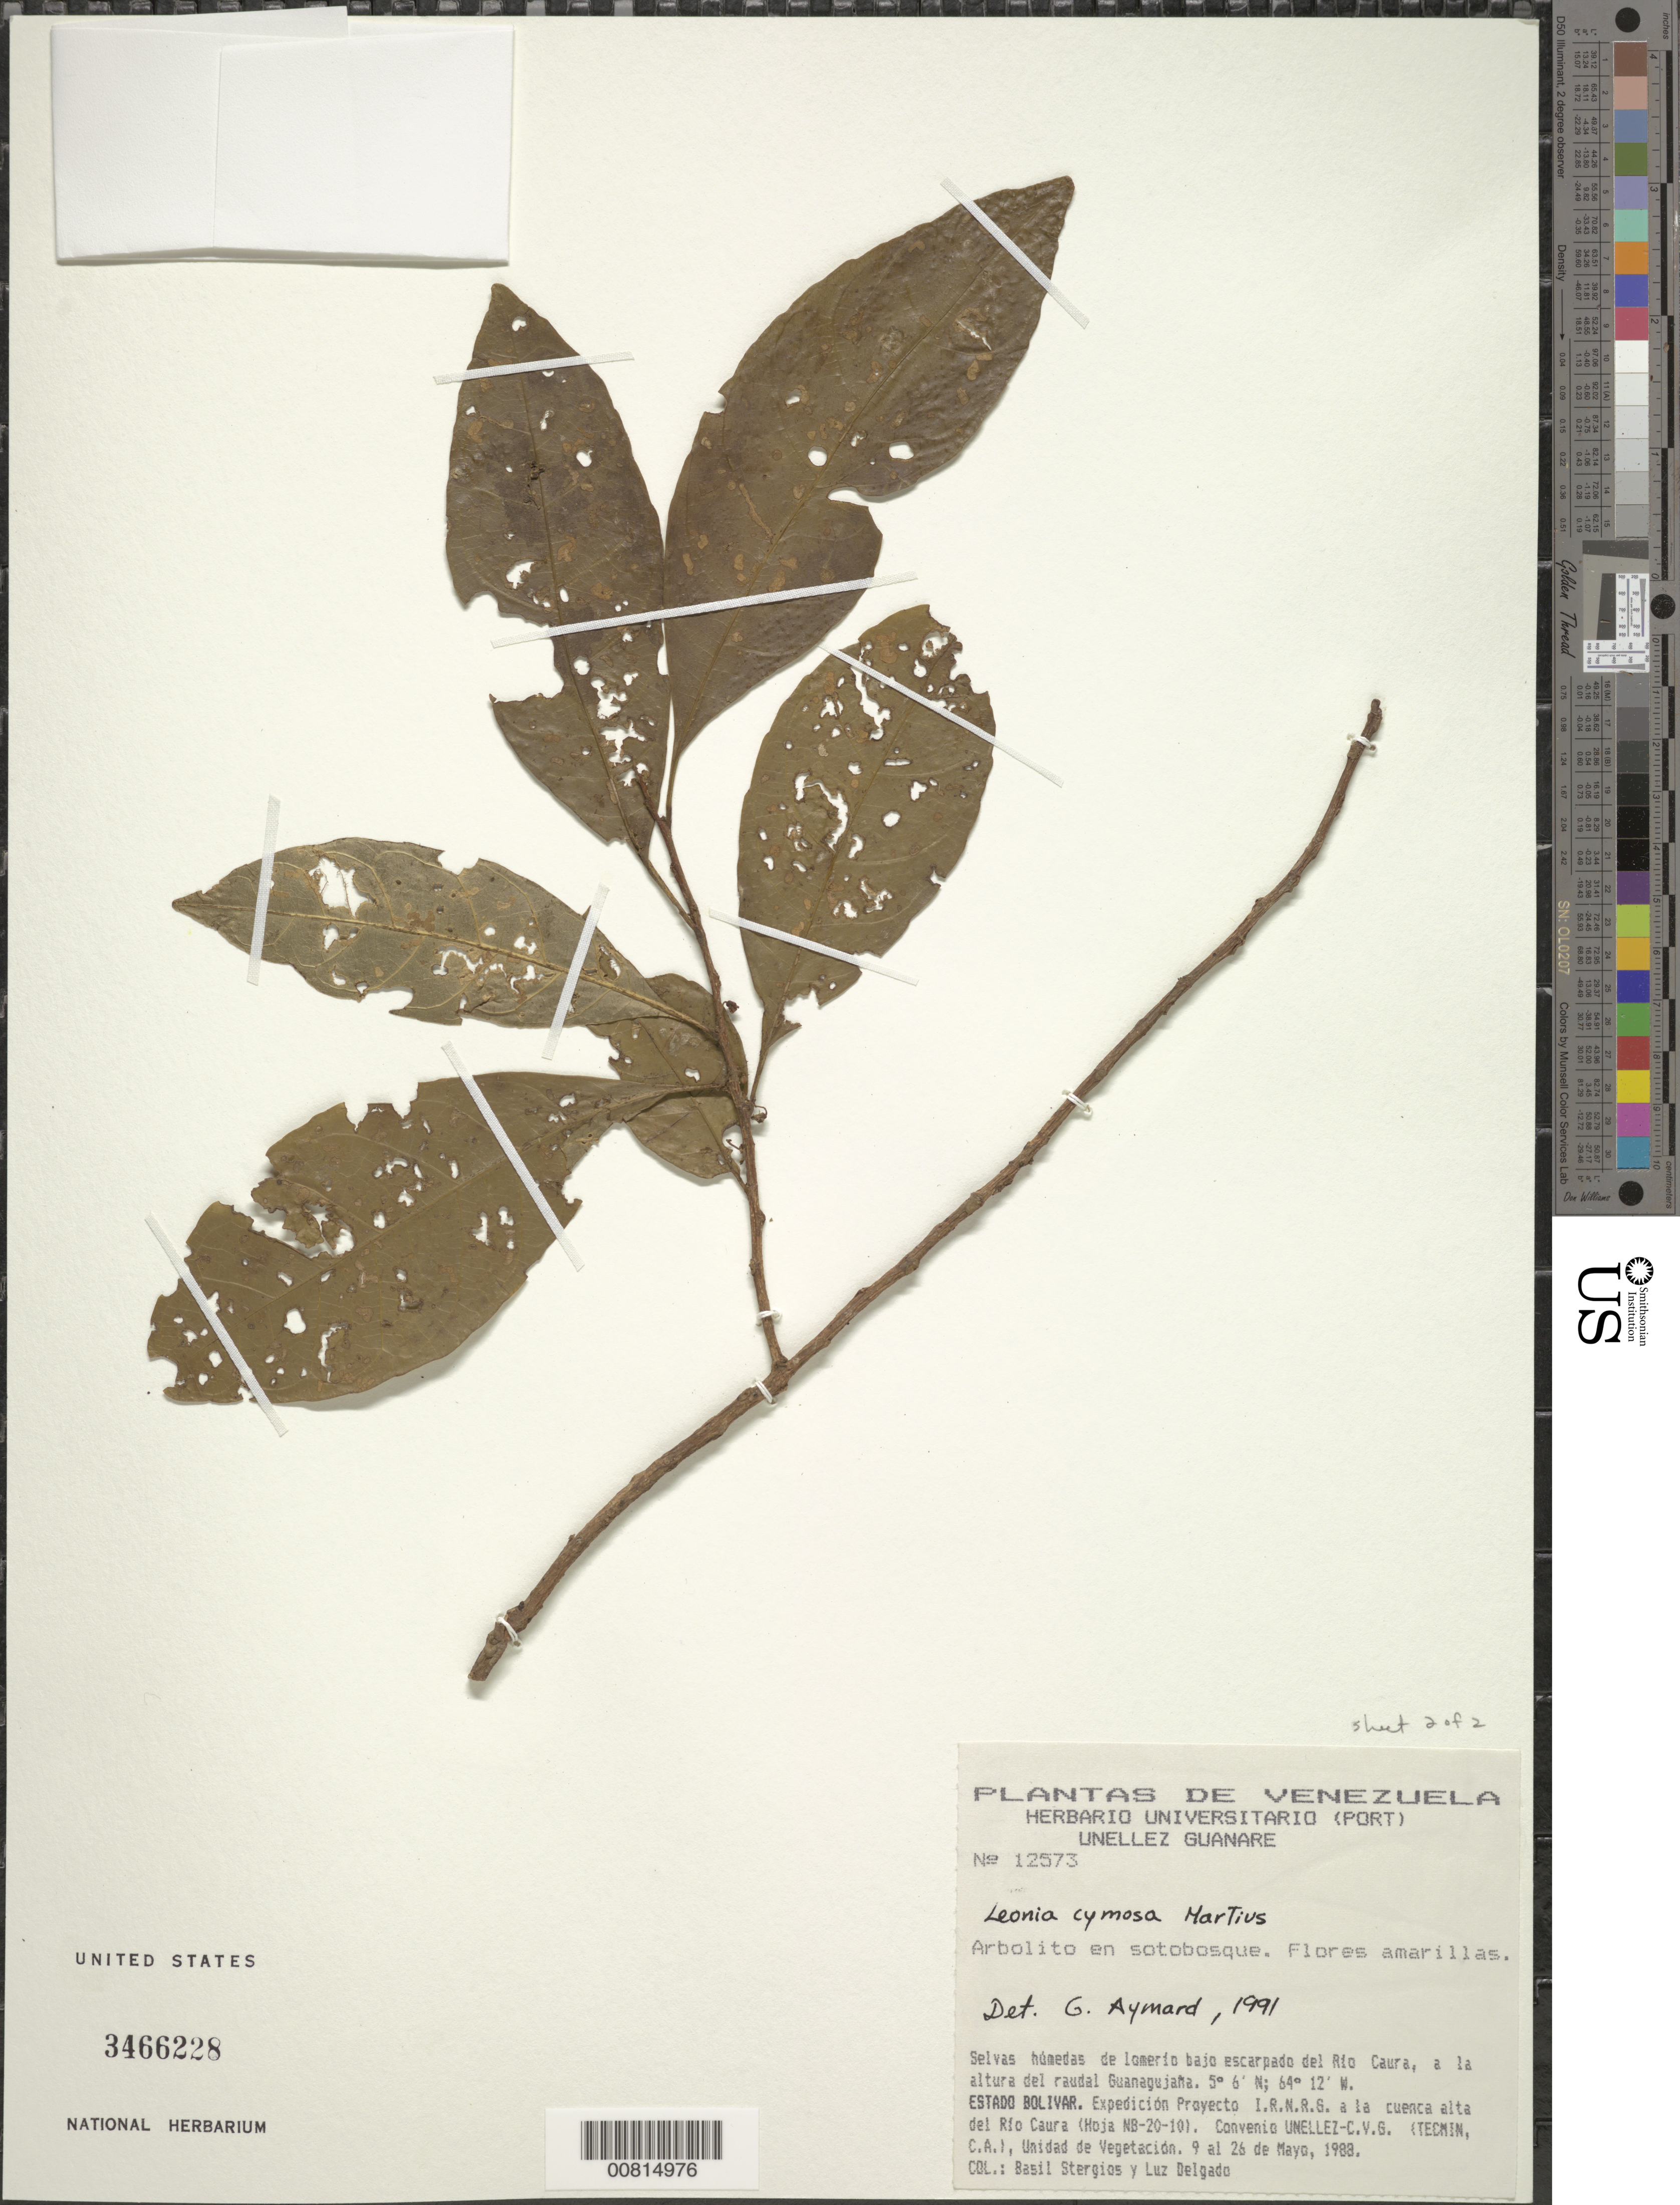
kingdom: Plantae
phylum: Tracheophyta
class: Magnoliopsida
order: Malpighiales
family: Violaceae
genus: Leonia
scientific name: Leonia cymosa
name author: Mart.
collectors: B. G. Stergios & L. Delgado V.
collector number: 12573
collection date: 1983-05-09/1983-05-26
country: Venezuela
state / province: Bolívar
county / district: Sucre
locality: Río Caura, a la altura del raudal Guanagujaña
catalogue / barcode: US 3466228